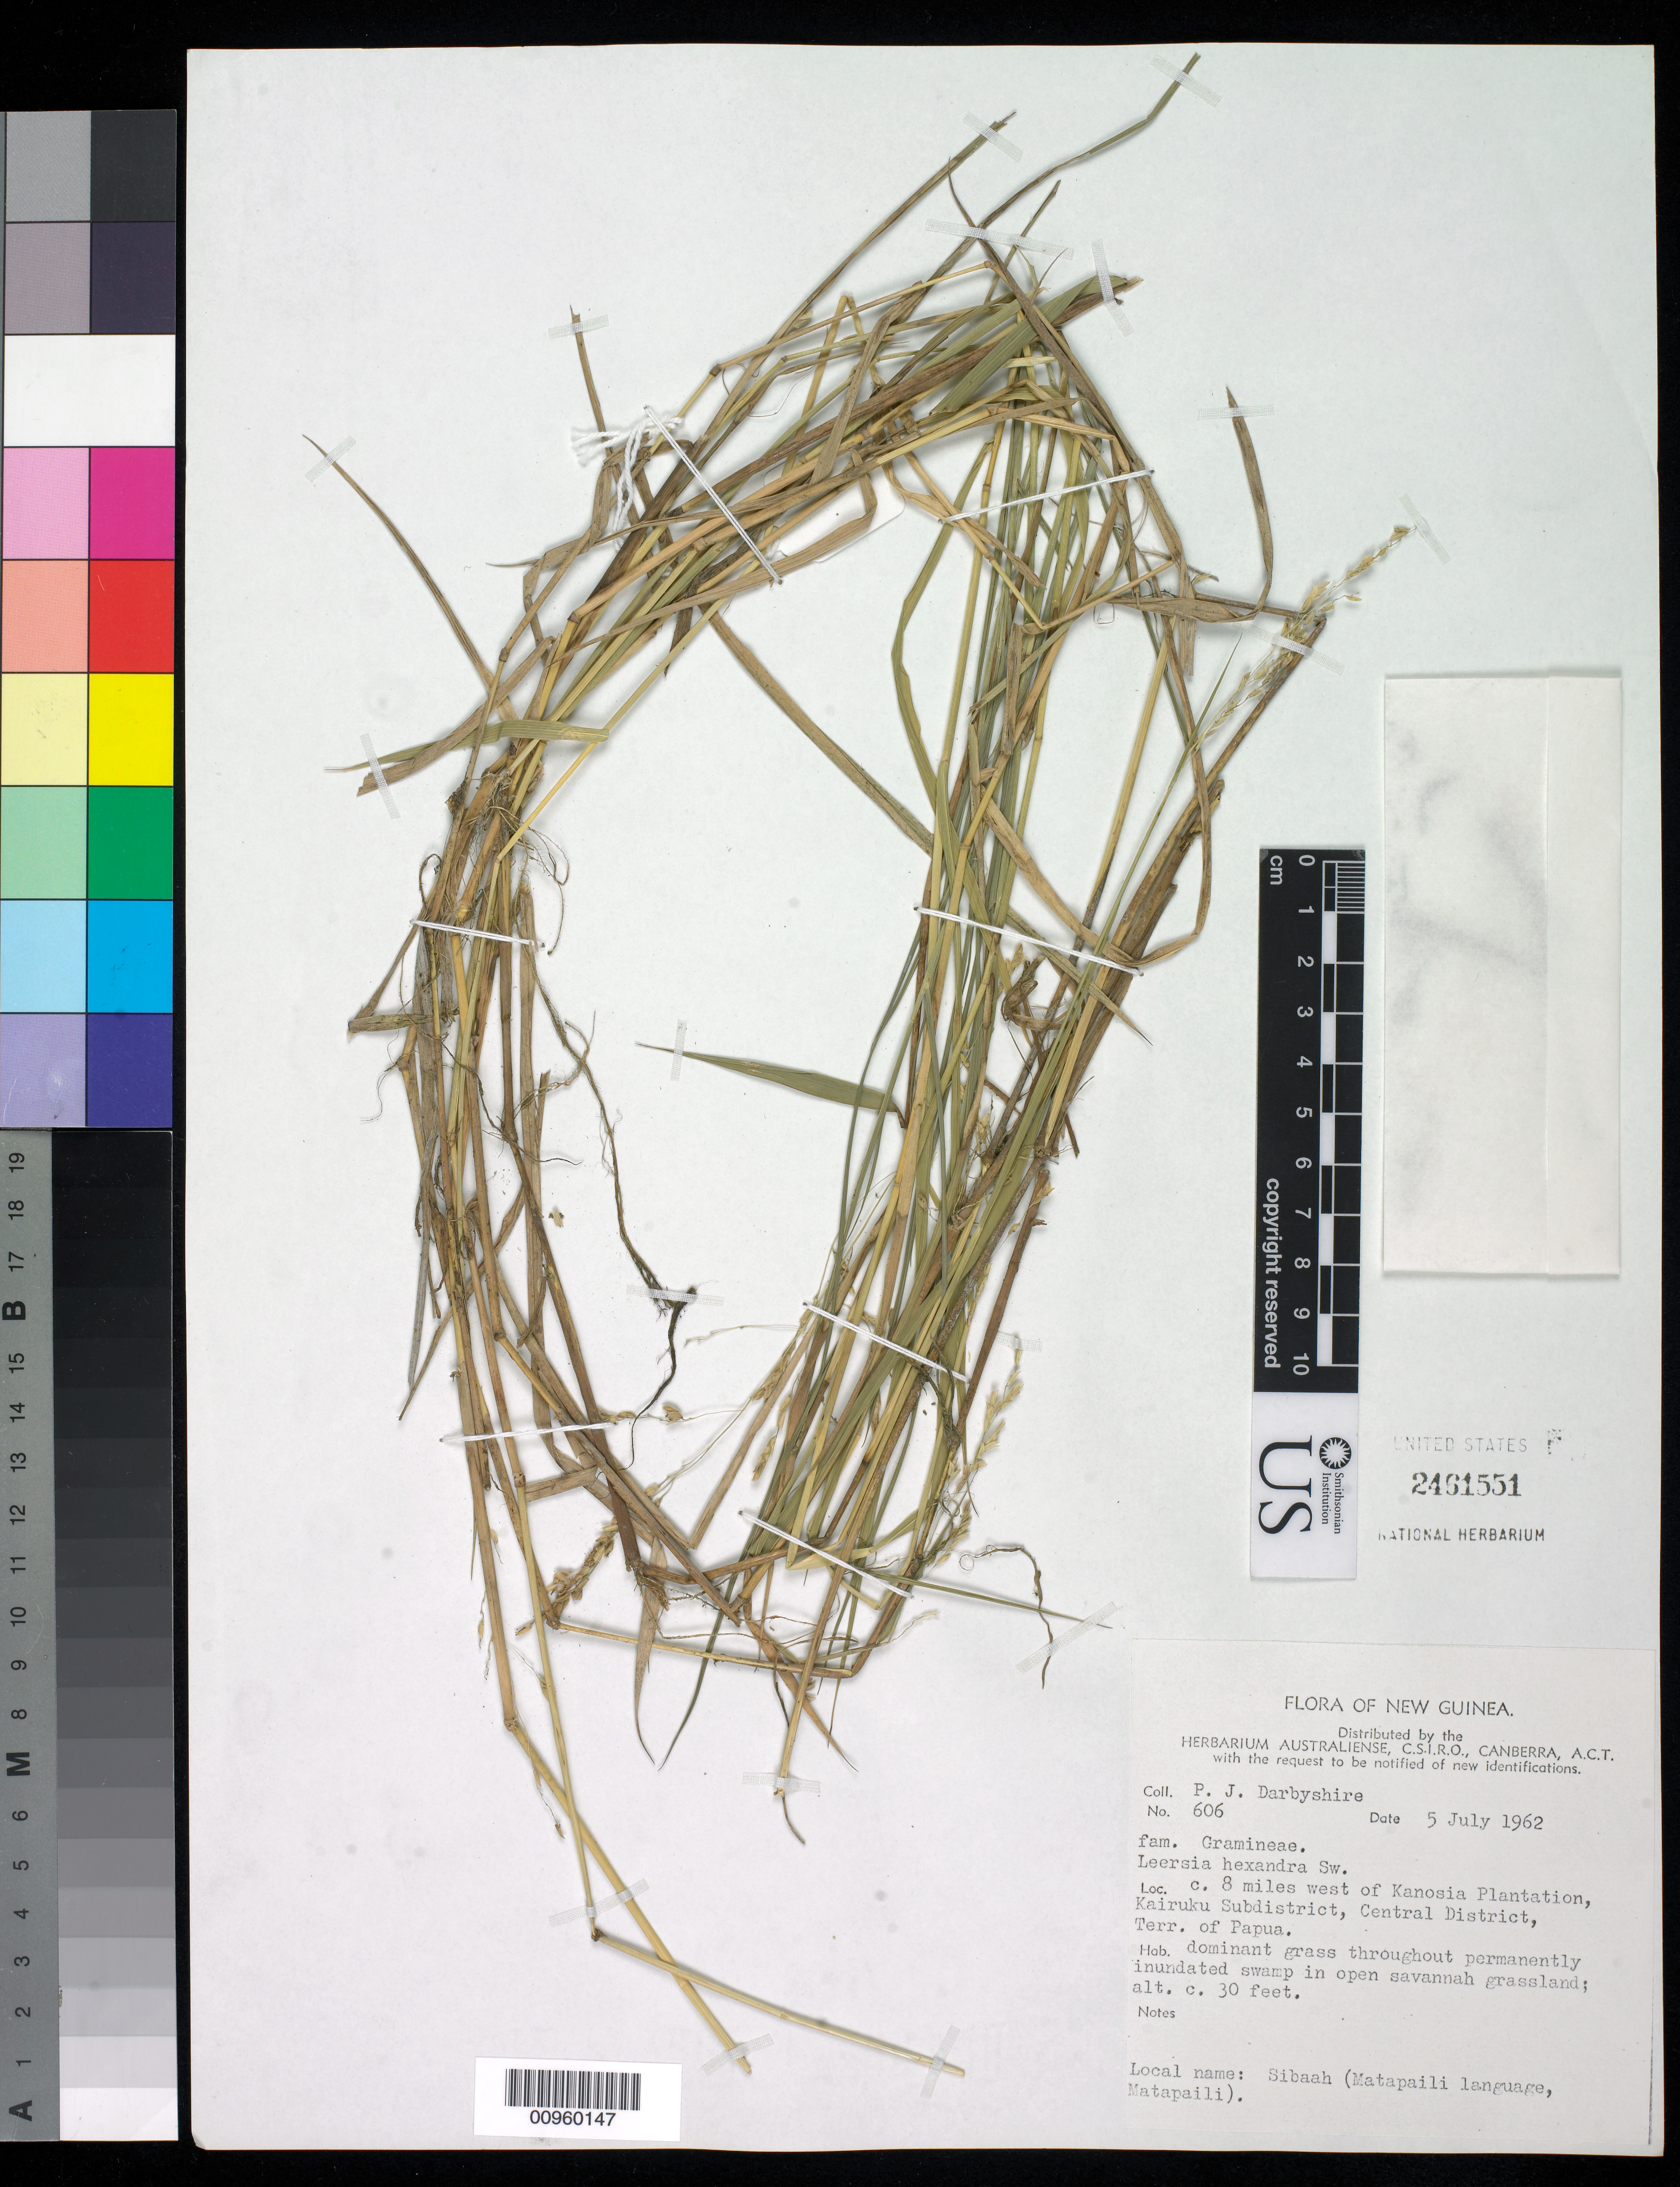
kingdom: Plantae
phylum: Tracheophyta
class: Liliopsida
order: Poales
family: Poaceae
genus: Leersia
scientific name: Leersia hexandra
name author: Sw.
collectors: P. Darbyshire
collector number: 606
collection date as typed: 05 Jul 1962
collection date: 1962-07-05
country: Papua New Guinea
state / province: Central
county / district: Kairuku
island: New Guinea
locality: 8 mile west of Kanosia plantation, Kairuku subdistrict, Central district.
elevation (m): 9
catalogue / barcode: US 2461551